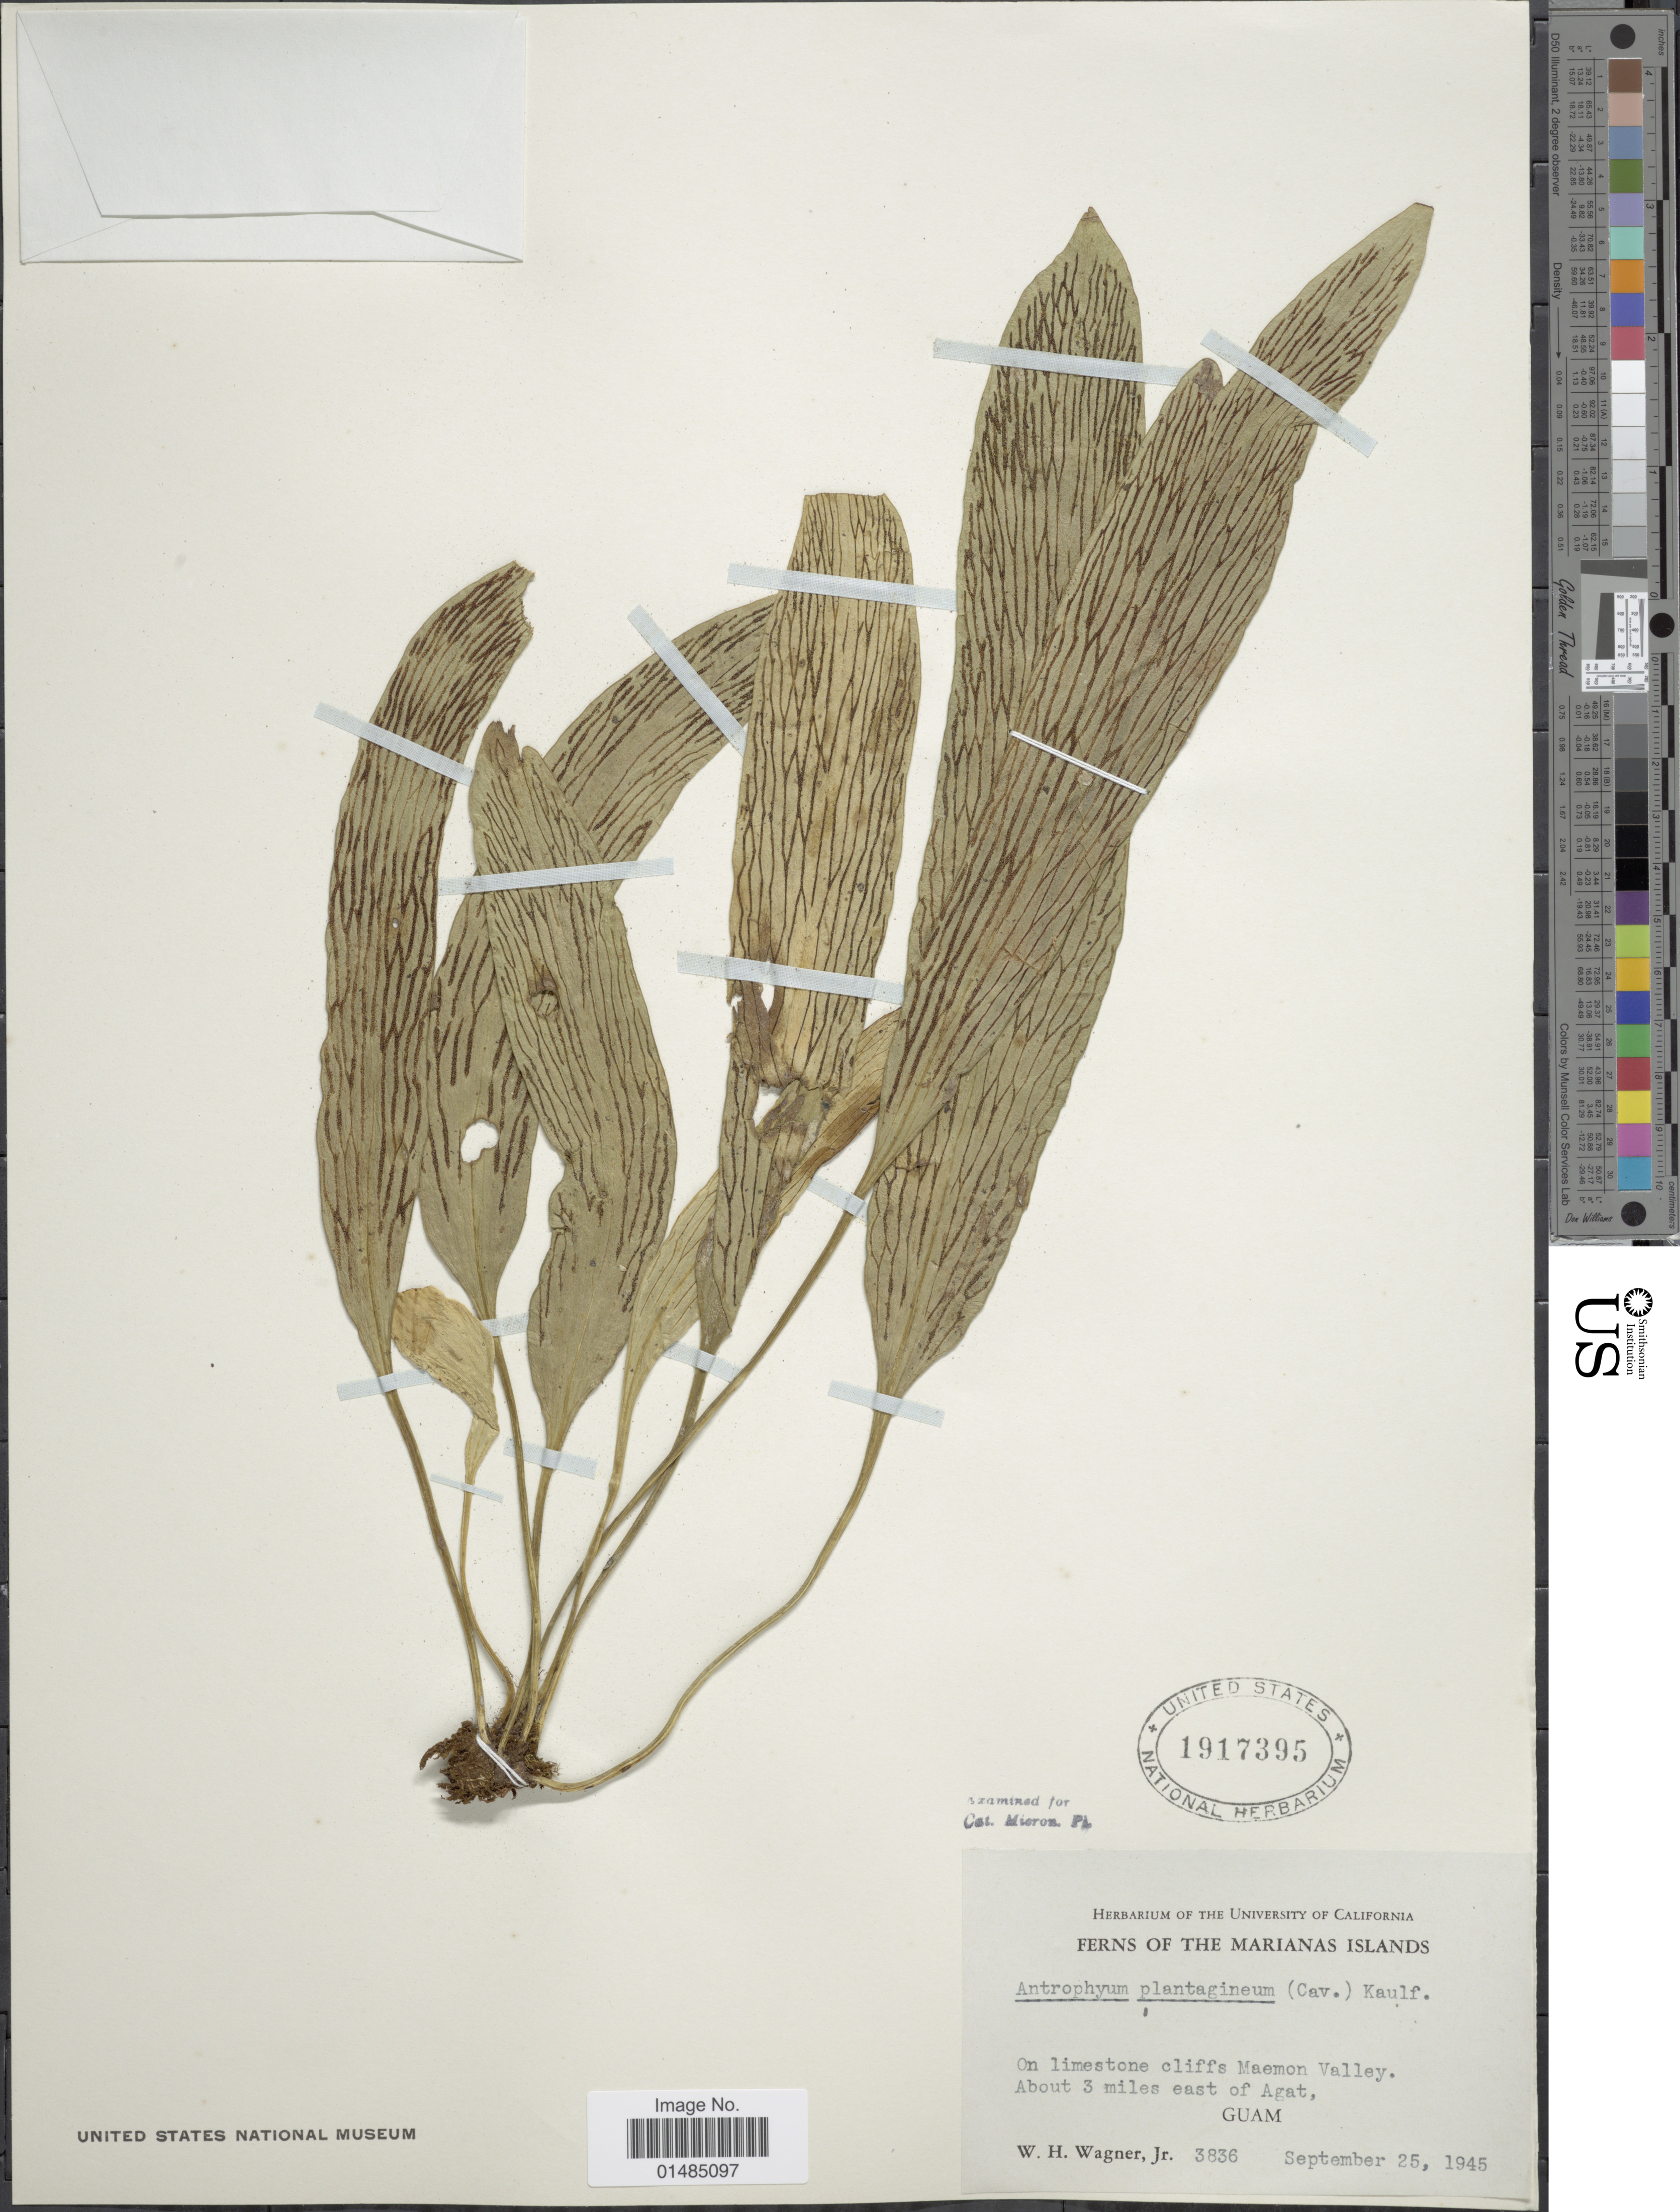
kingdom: Plantae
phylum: Tracheophyta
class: Polypodiopsida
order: Polypodiales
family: Pteridaceae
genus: Antrophyum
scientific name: Antrophyum plantagineum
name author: (Cav.) Kaulf.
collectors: W. H. Wagner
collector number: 3836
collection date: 1945-09-25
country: Guam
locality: The Marianas Islands, On Limestone cliffs Maemon Valley. Abpout 3 miles east of Agat.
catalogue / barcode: US 1917395